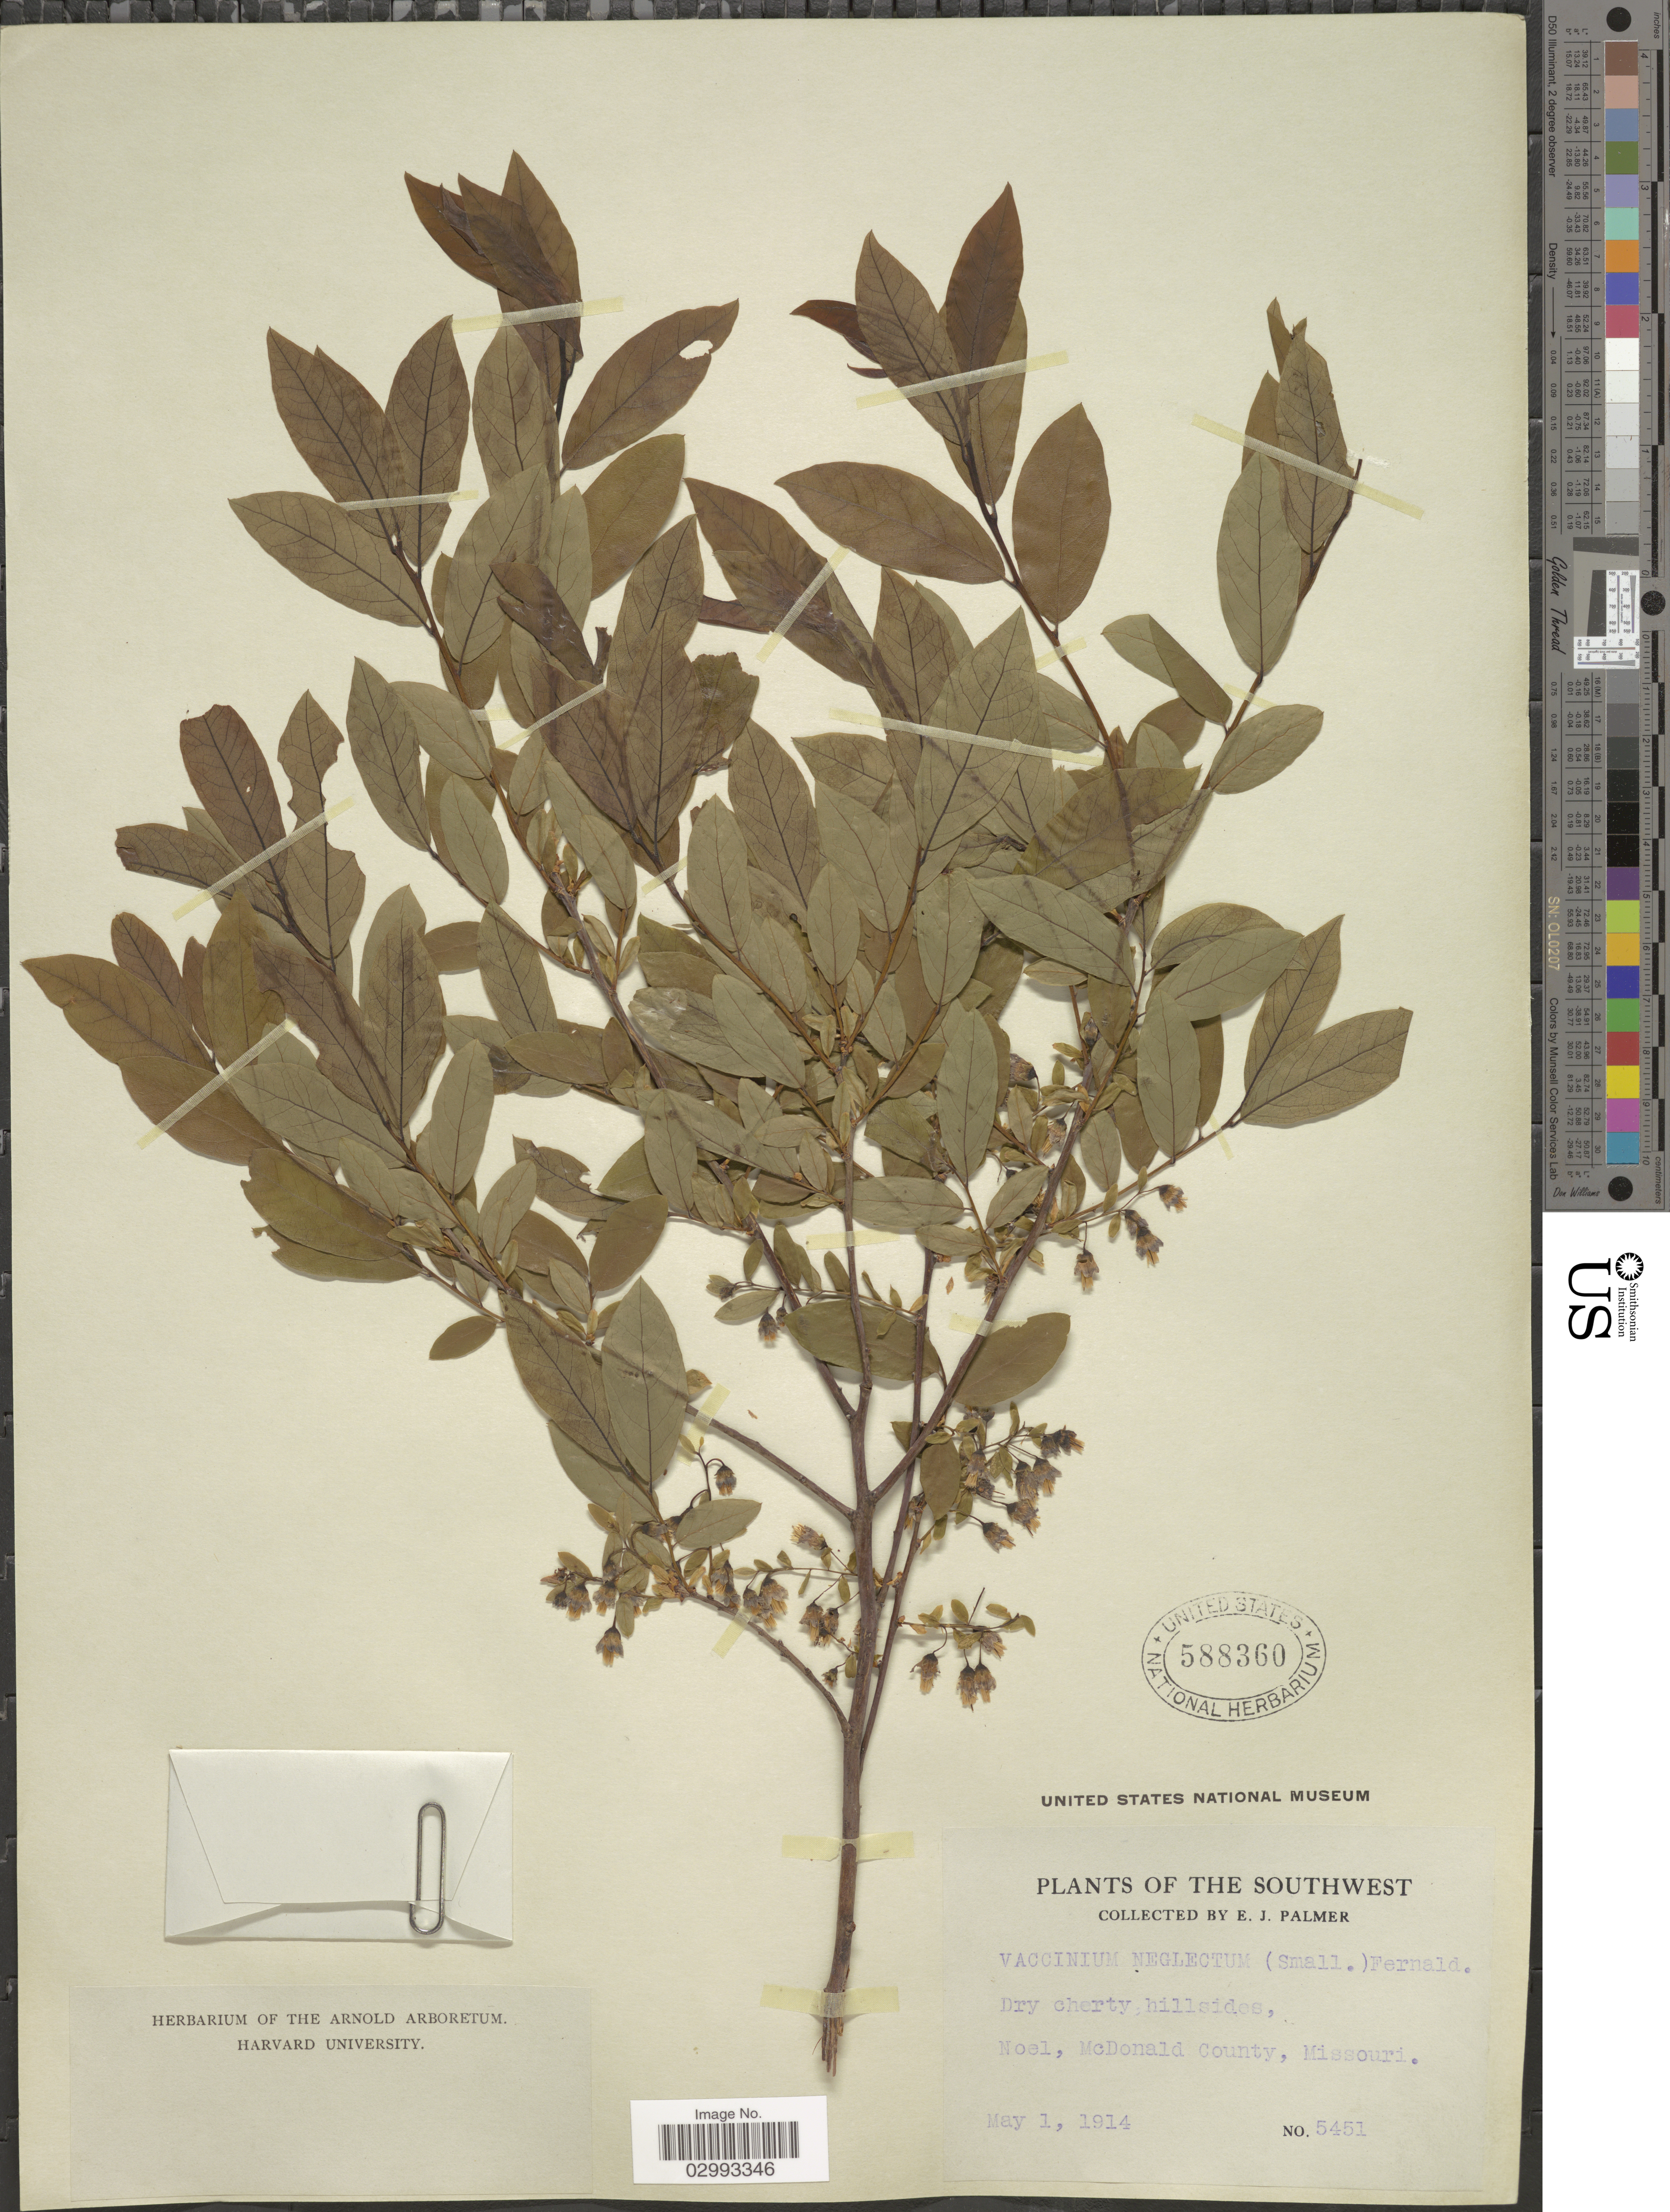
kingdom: Plantae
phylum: Tracheophyta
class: Magnoliopsida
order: Ericales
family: Ericaceae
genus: Polycodium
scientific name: Polycodium stamineum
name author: (L.) Greene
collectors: E. J. Palmer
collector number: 5451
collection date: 1914-05-01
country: United States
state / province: Missouri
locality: The Southwest. Noel McDonald County.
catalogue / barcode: US 588360